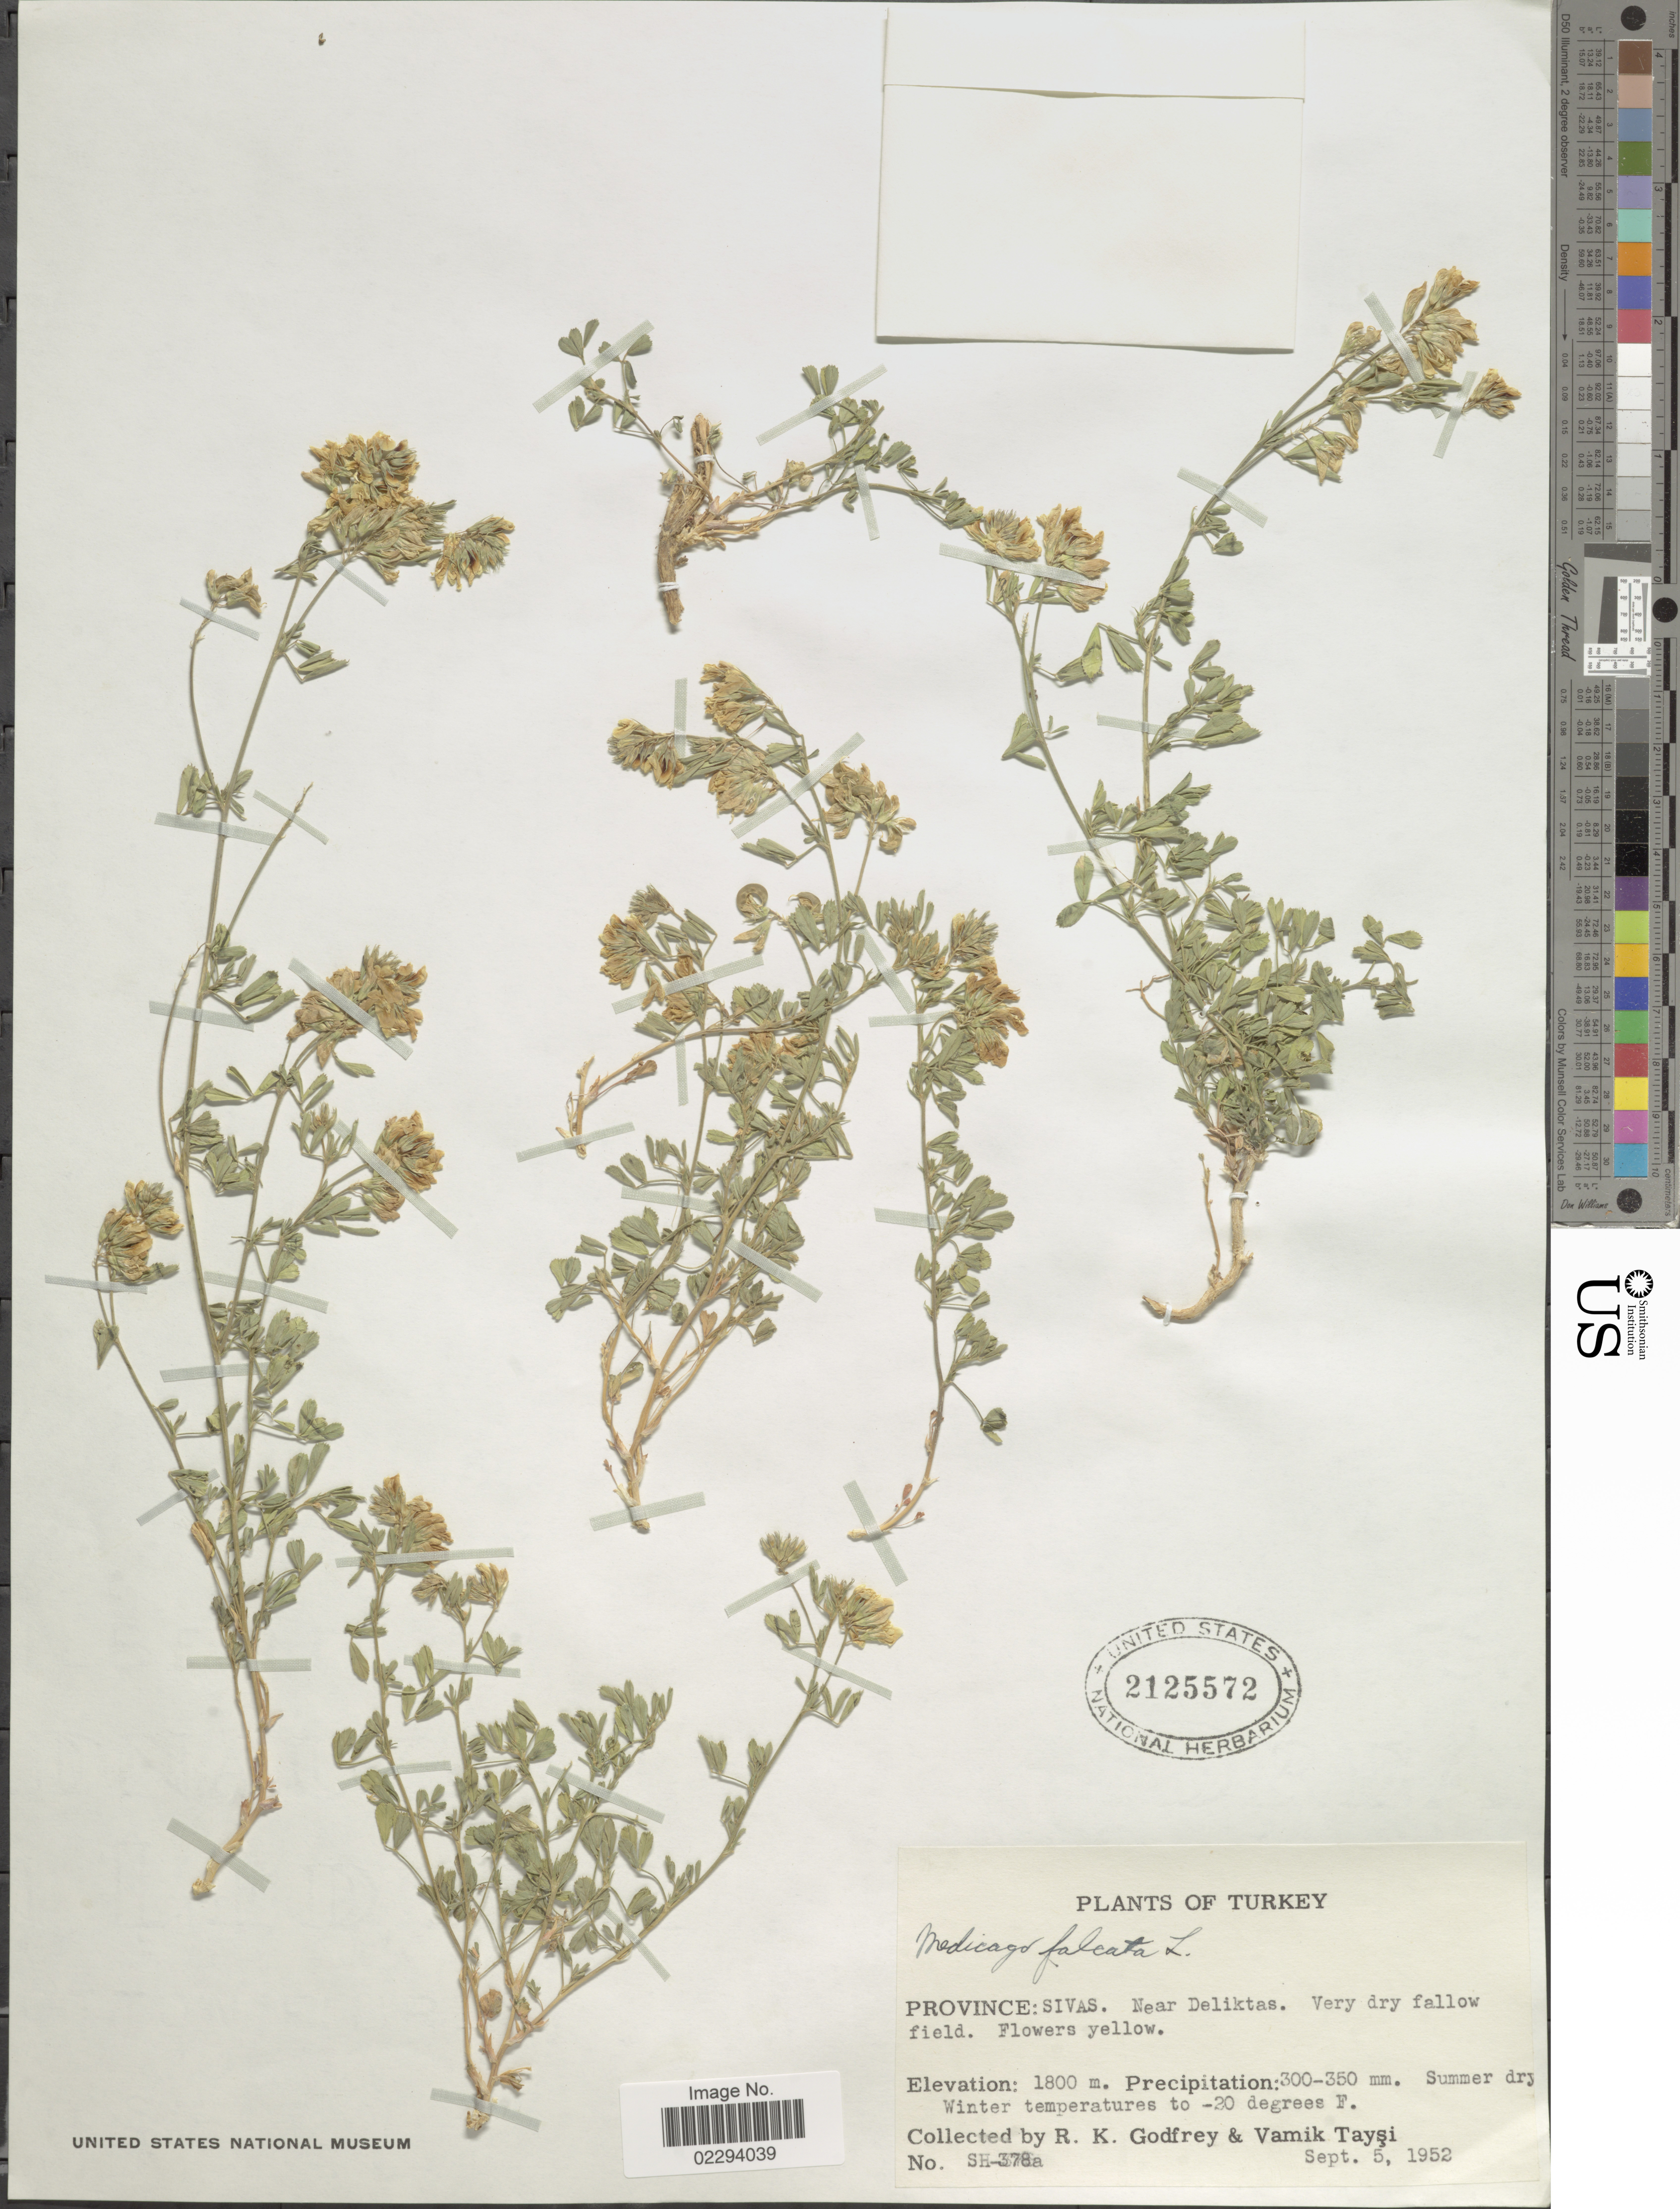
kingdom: Plantae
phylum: Tracheophyta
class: Magnoliopsida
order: Fabales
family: Fabaceae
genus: Medicago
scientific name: Medicago falcata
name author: L.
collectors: R. K. Godfrey & V. Taysi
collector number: SH-378a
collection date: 1952-09-05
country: Turkey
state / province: Sivas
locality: Province: Sivas. Near Deliktas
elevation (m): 1800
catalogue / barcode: US 2125572